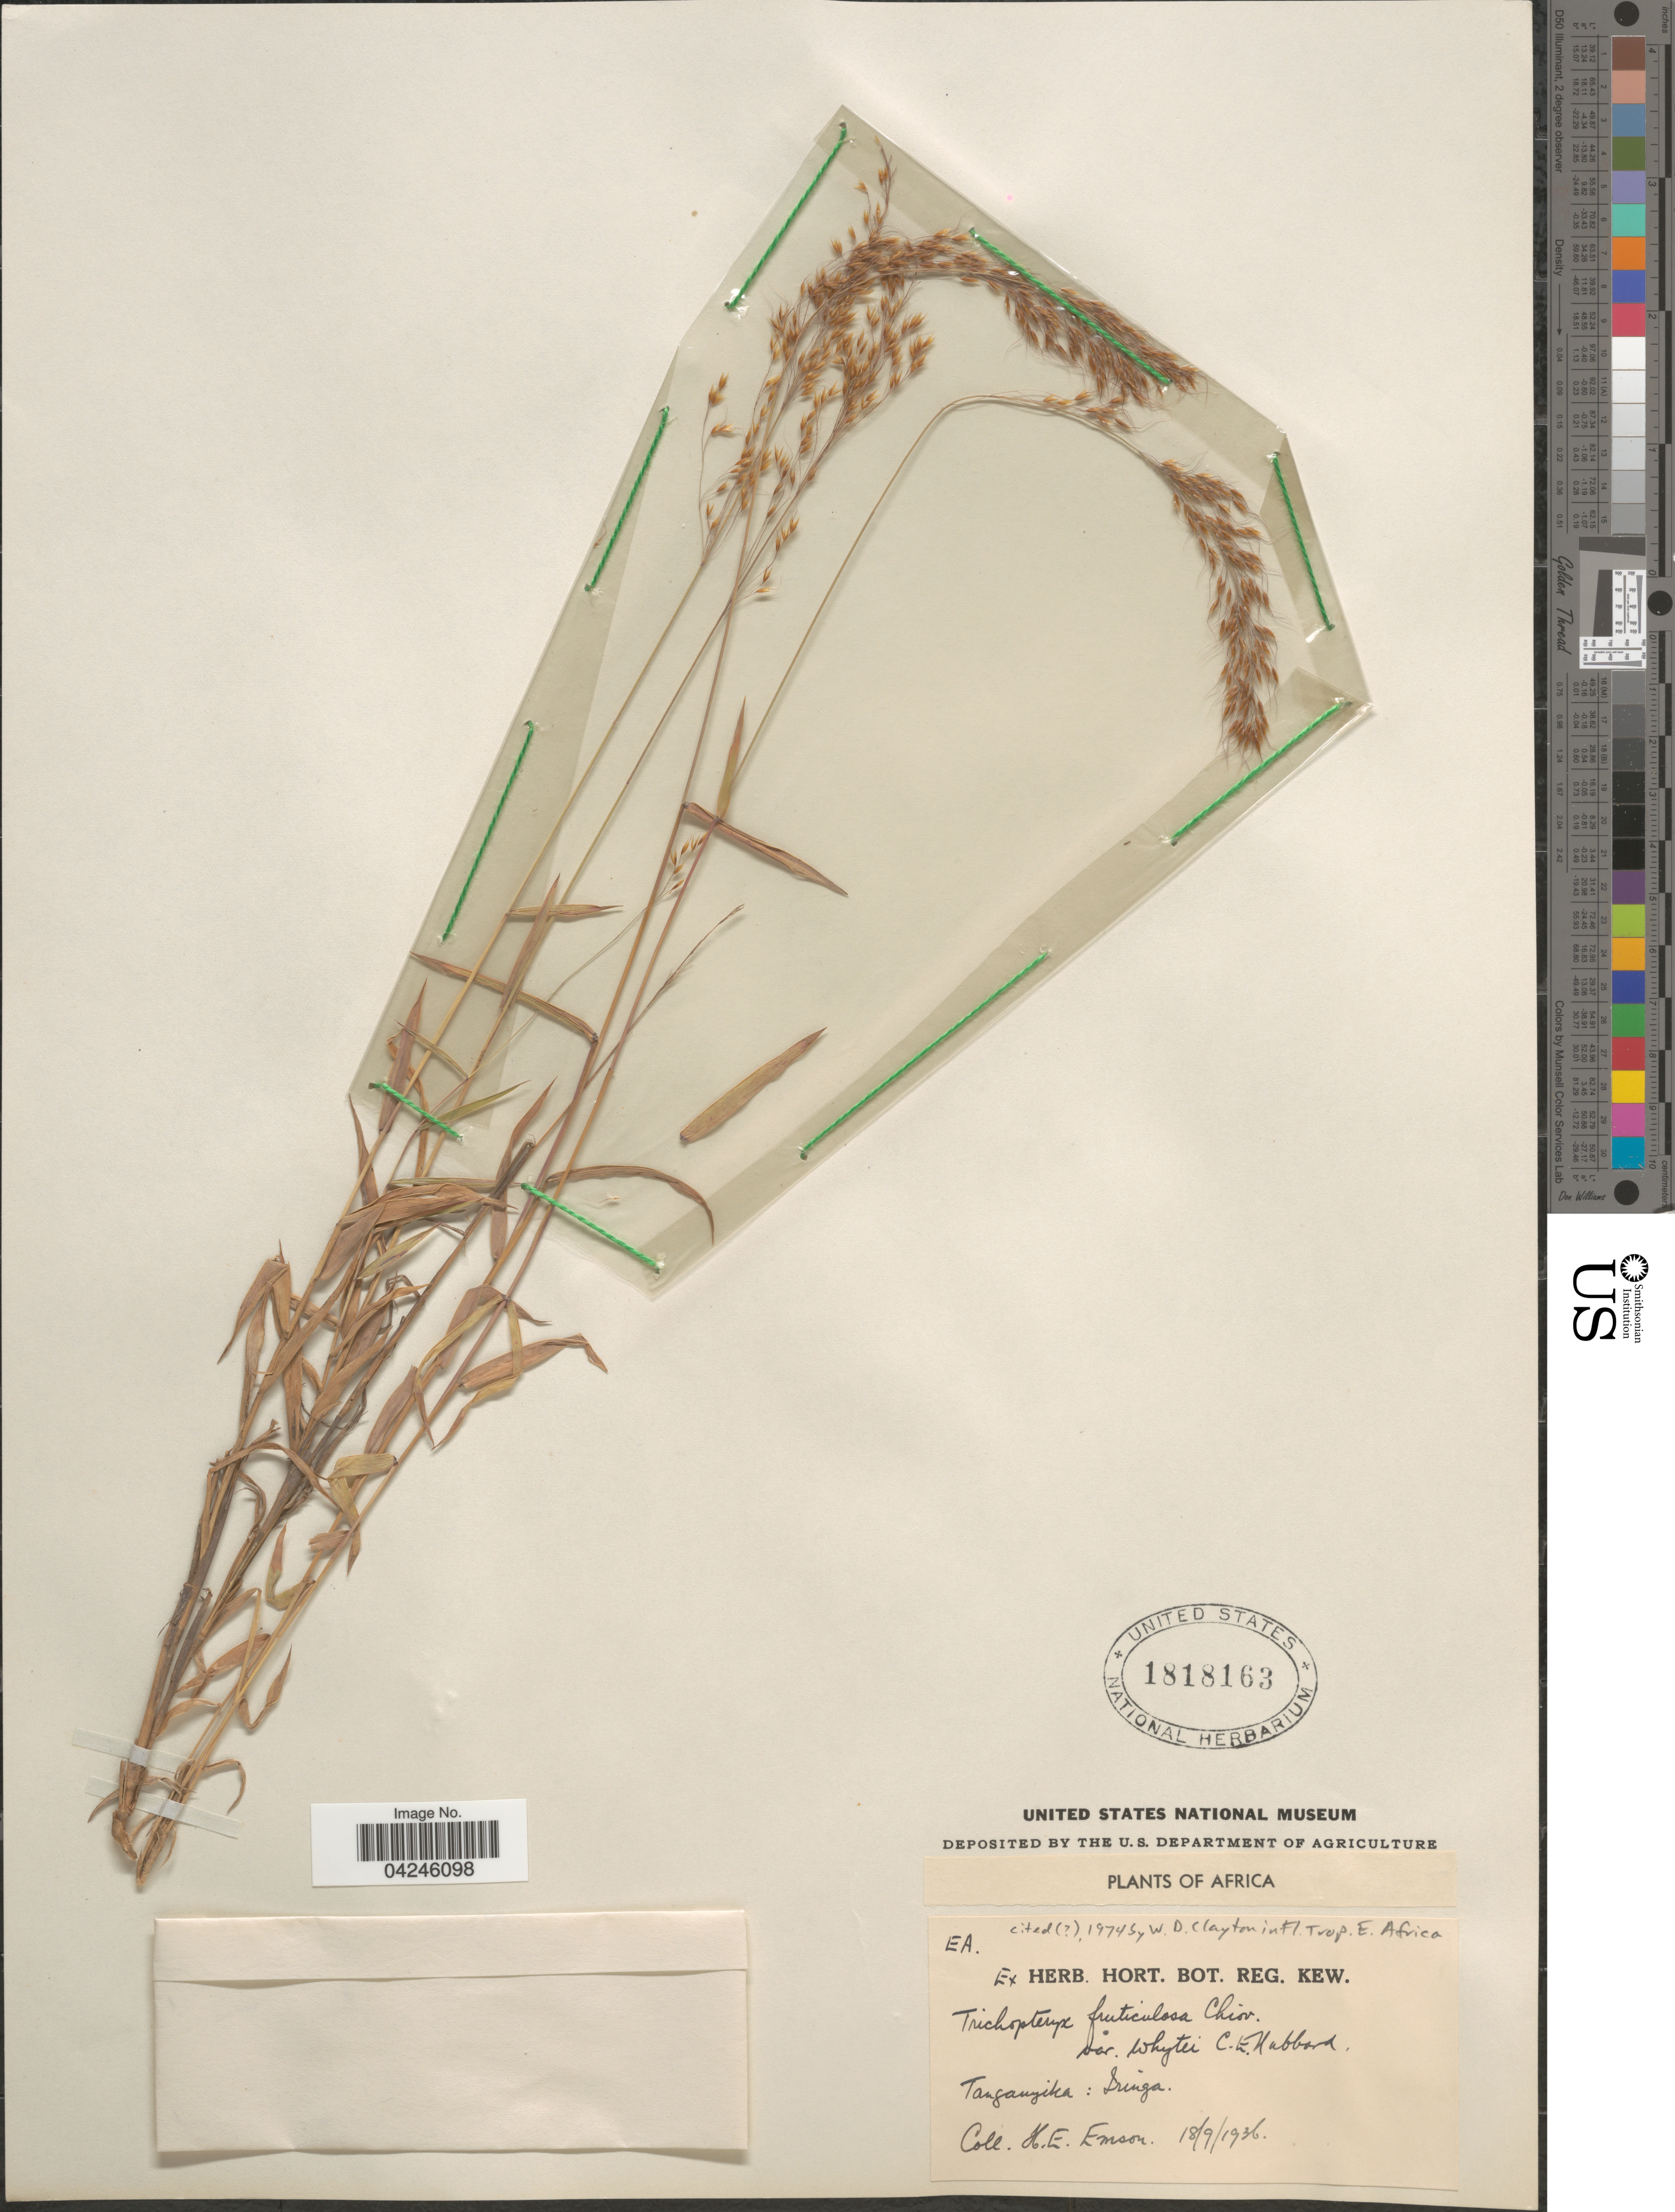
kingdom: Plantae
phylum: Tracheophyta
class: Liliopsida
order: Poales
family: Poaceae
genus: Trichopteryx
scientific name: Trichopteryx fruticulosa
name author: Chiov.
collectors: H. Emson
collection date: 1936-09-18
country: Tanzania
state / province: Iringa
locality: Tanganyika.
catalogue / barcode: US 1818163